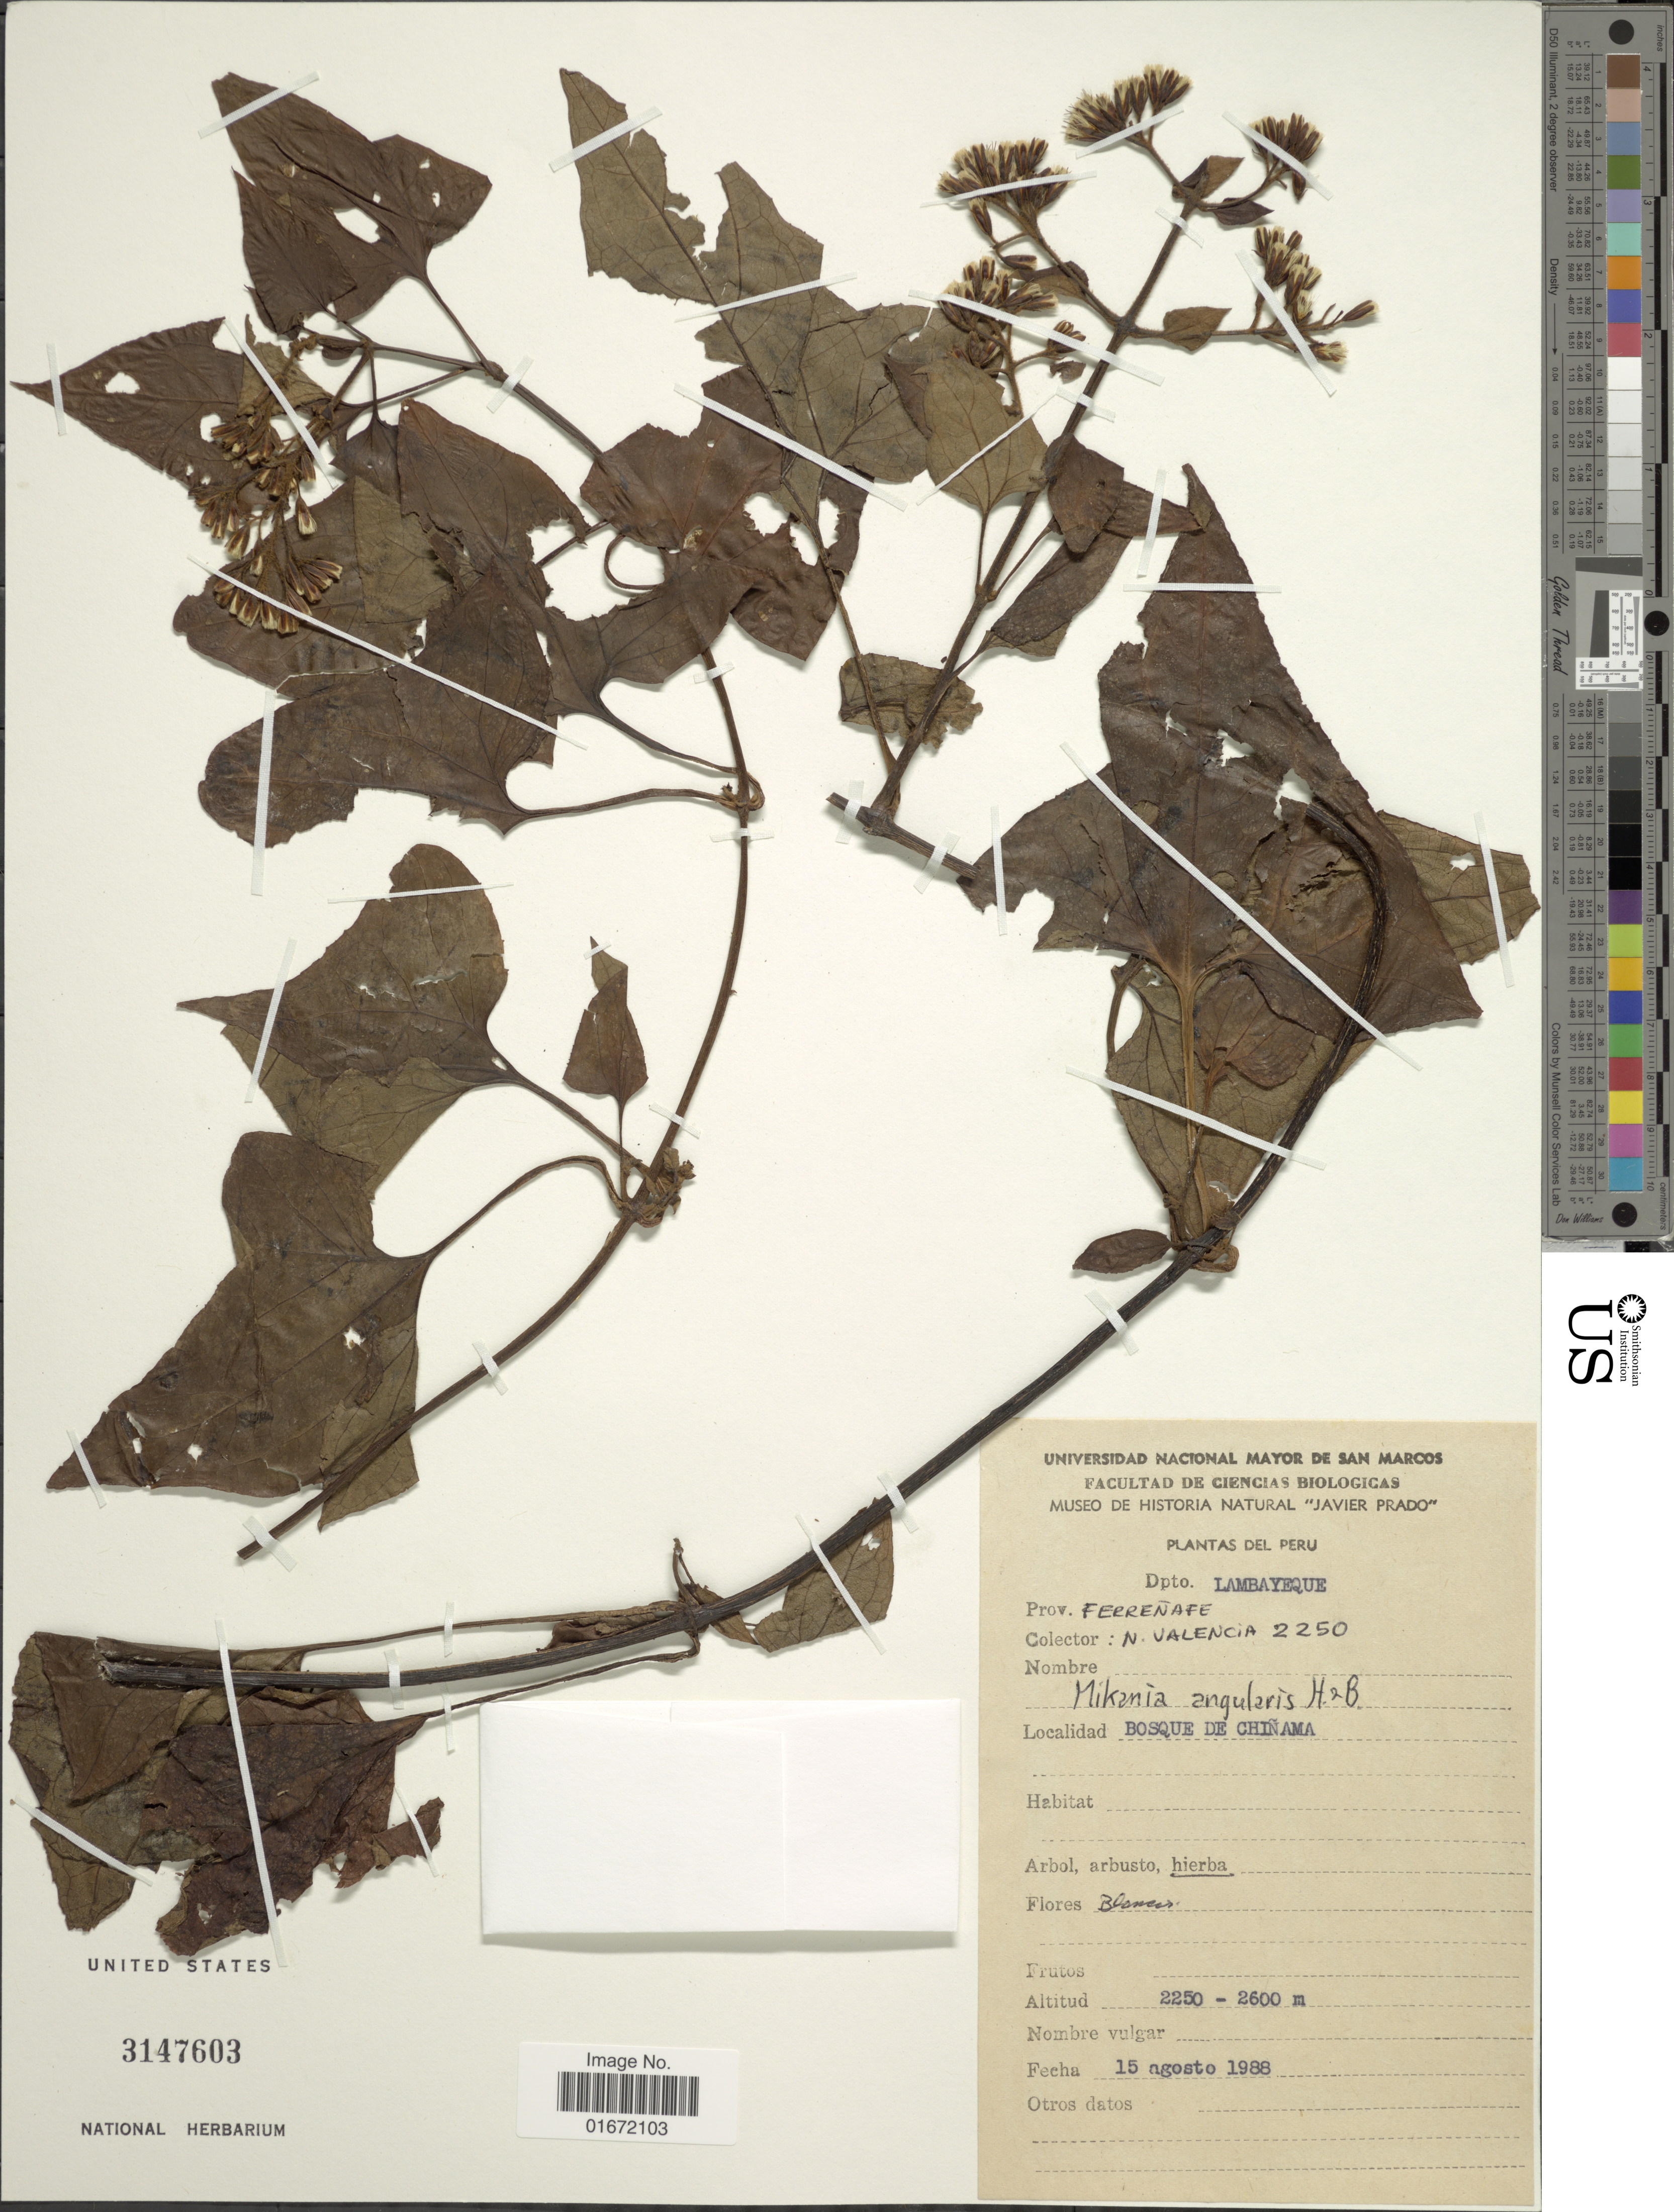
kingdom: Plantae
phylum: Tracheophyta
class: Magnoliopsida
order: Asterales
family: Asteraceae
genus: Mikania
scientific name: Mikania angularis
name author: Humb. & Bonpl.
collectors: N. Valencia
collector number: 2250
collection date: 1988-08-15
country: Peru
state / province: Lambayeque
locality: Bosque de Chiñama, Prov. Ferreñafe, Dpto. Lambayeque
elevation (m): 2250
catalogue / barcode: US 3147603